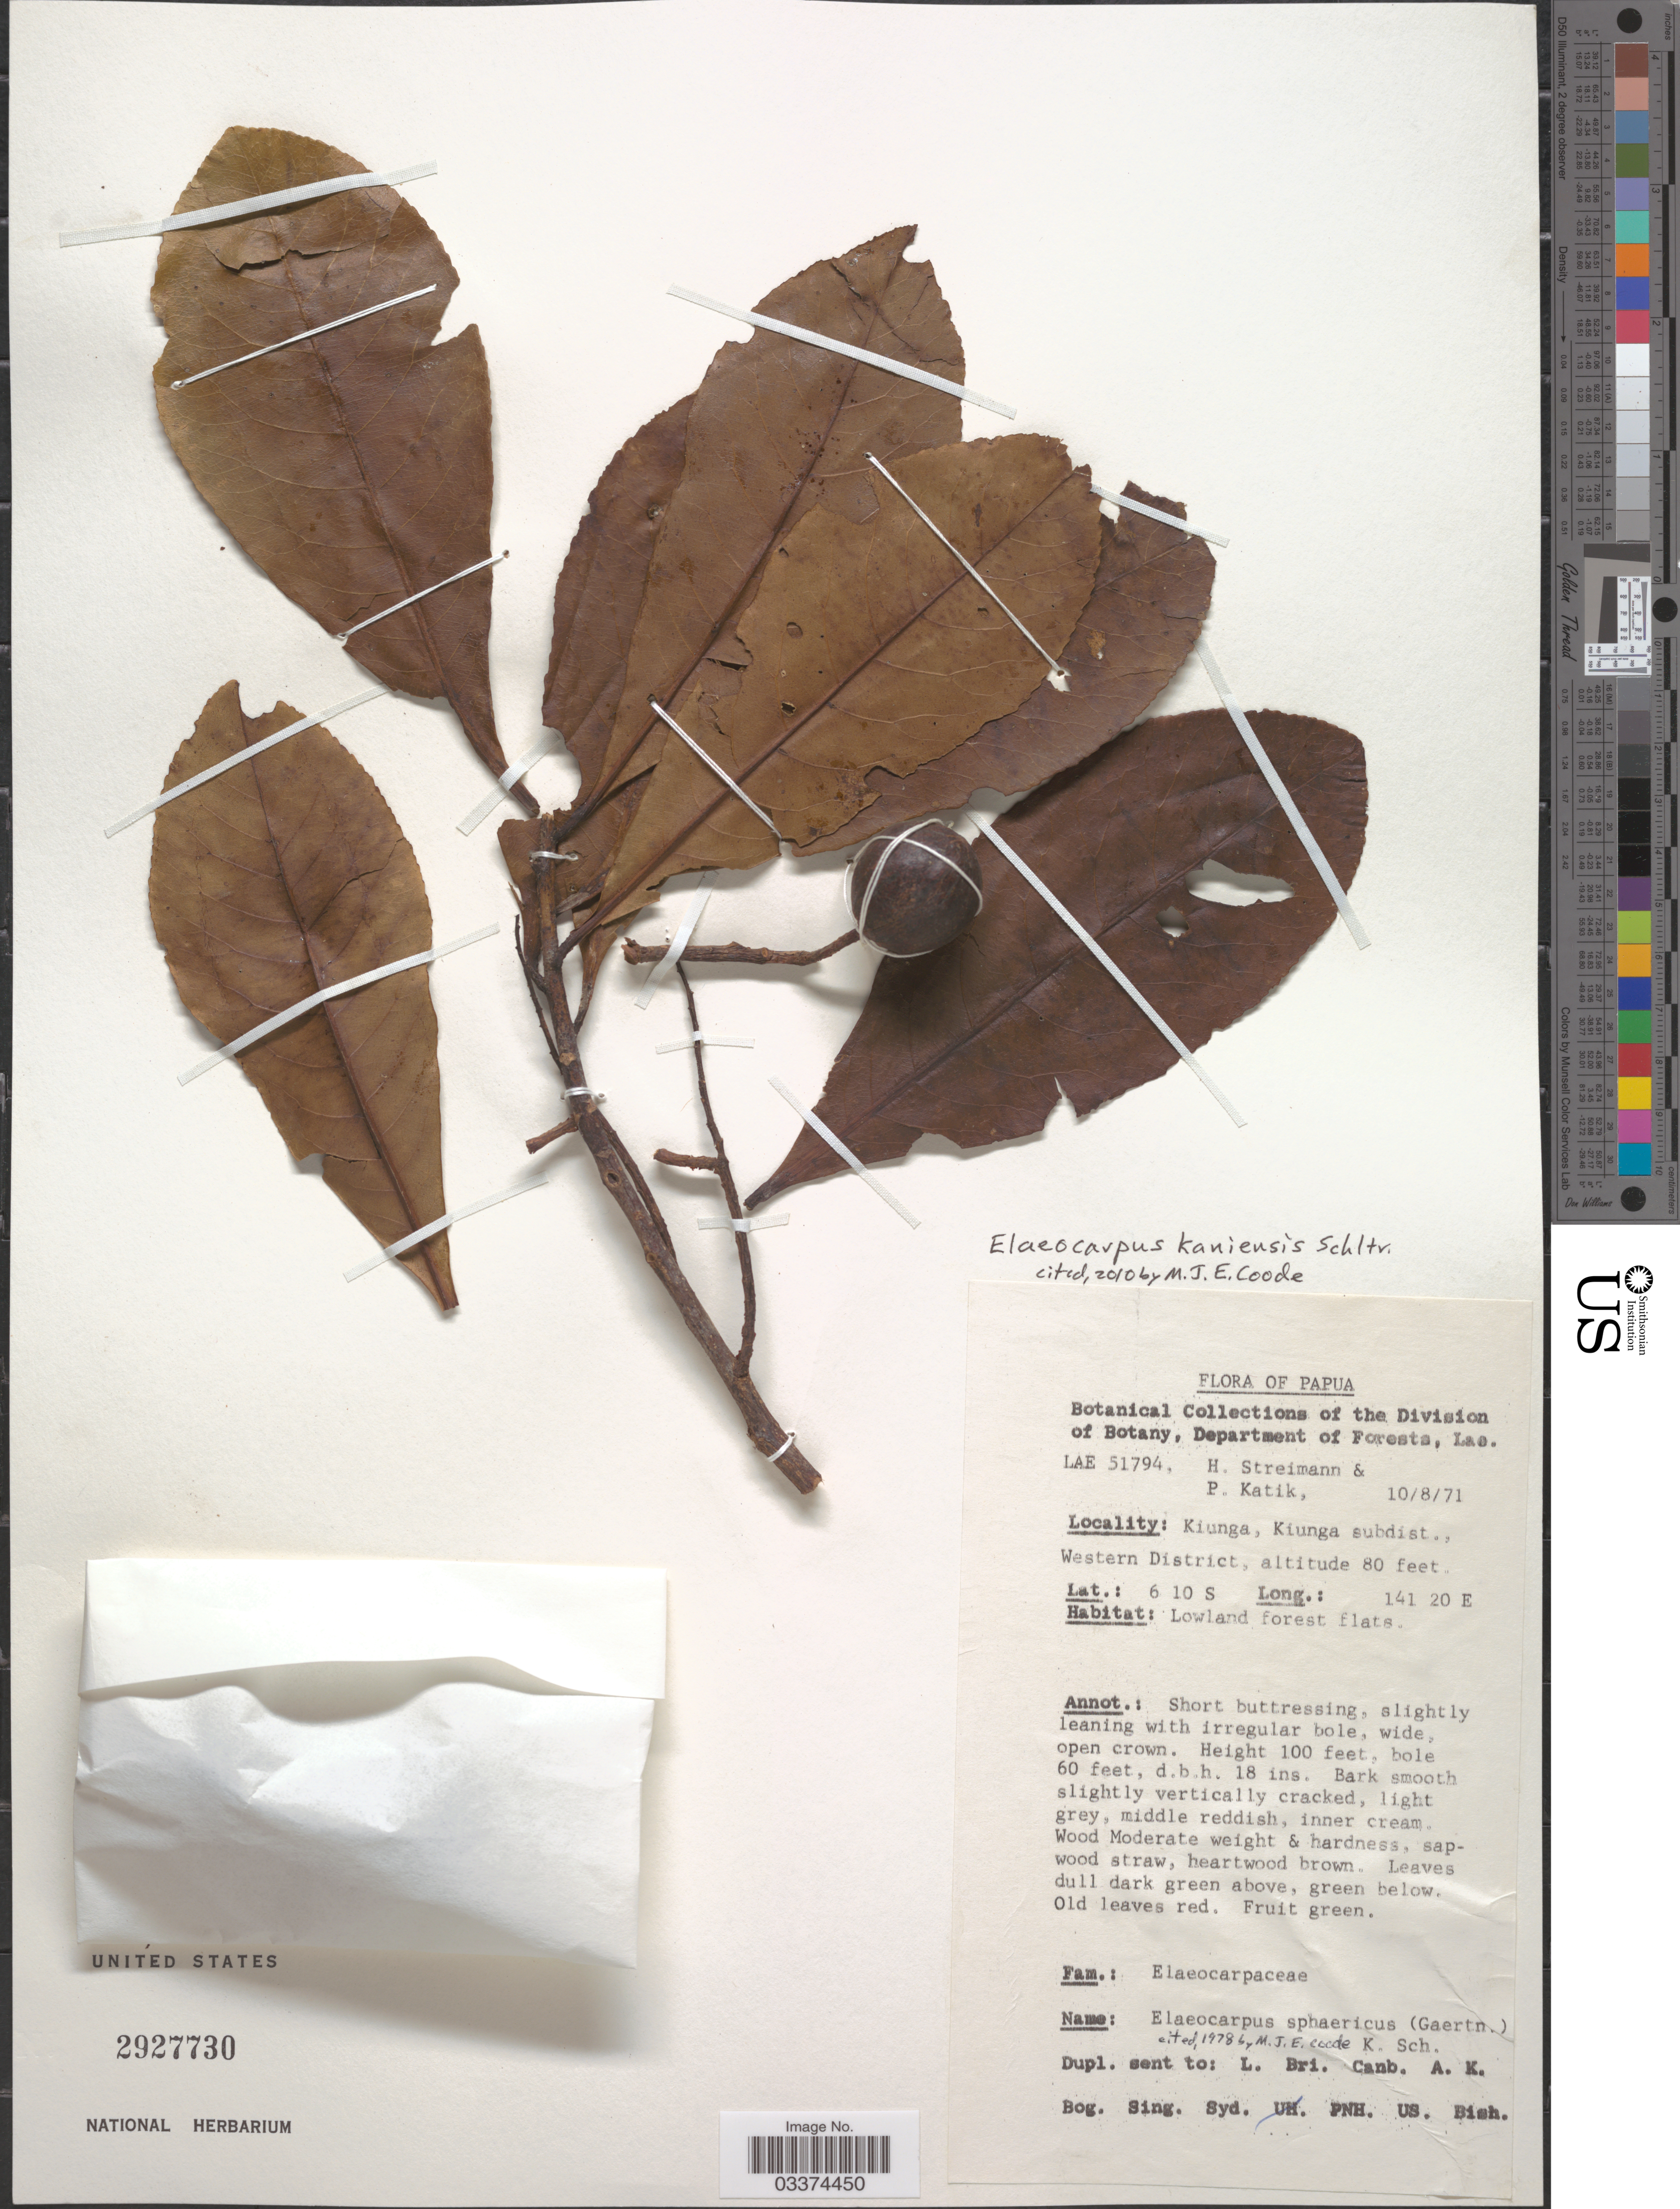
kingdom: Plantae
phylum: Tracheophyta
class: Magnoliopsida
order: Oxalidales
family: Elaeocarpaceae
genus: Elaeocarpus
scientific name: Elaeocarpus kaniensis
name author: Schltr.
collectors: H. Streimann & P. Katik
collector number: LAE51794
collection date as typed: Transcribed d/m/y: 10/8/71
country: Papua New Guinea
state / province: Manus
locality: Papua, Kiunga, Kiunga subdist., Western District.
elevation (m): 24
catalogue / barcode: US 2927730